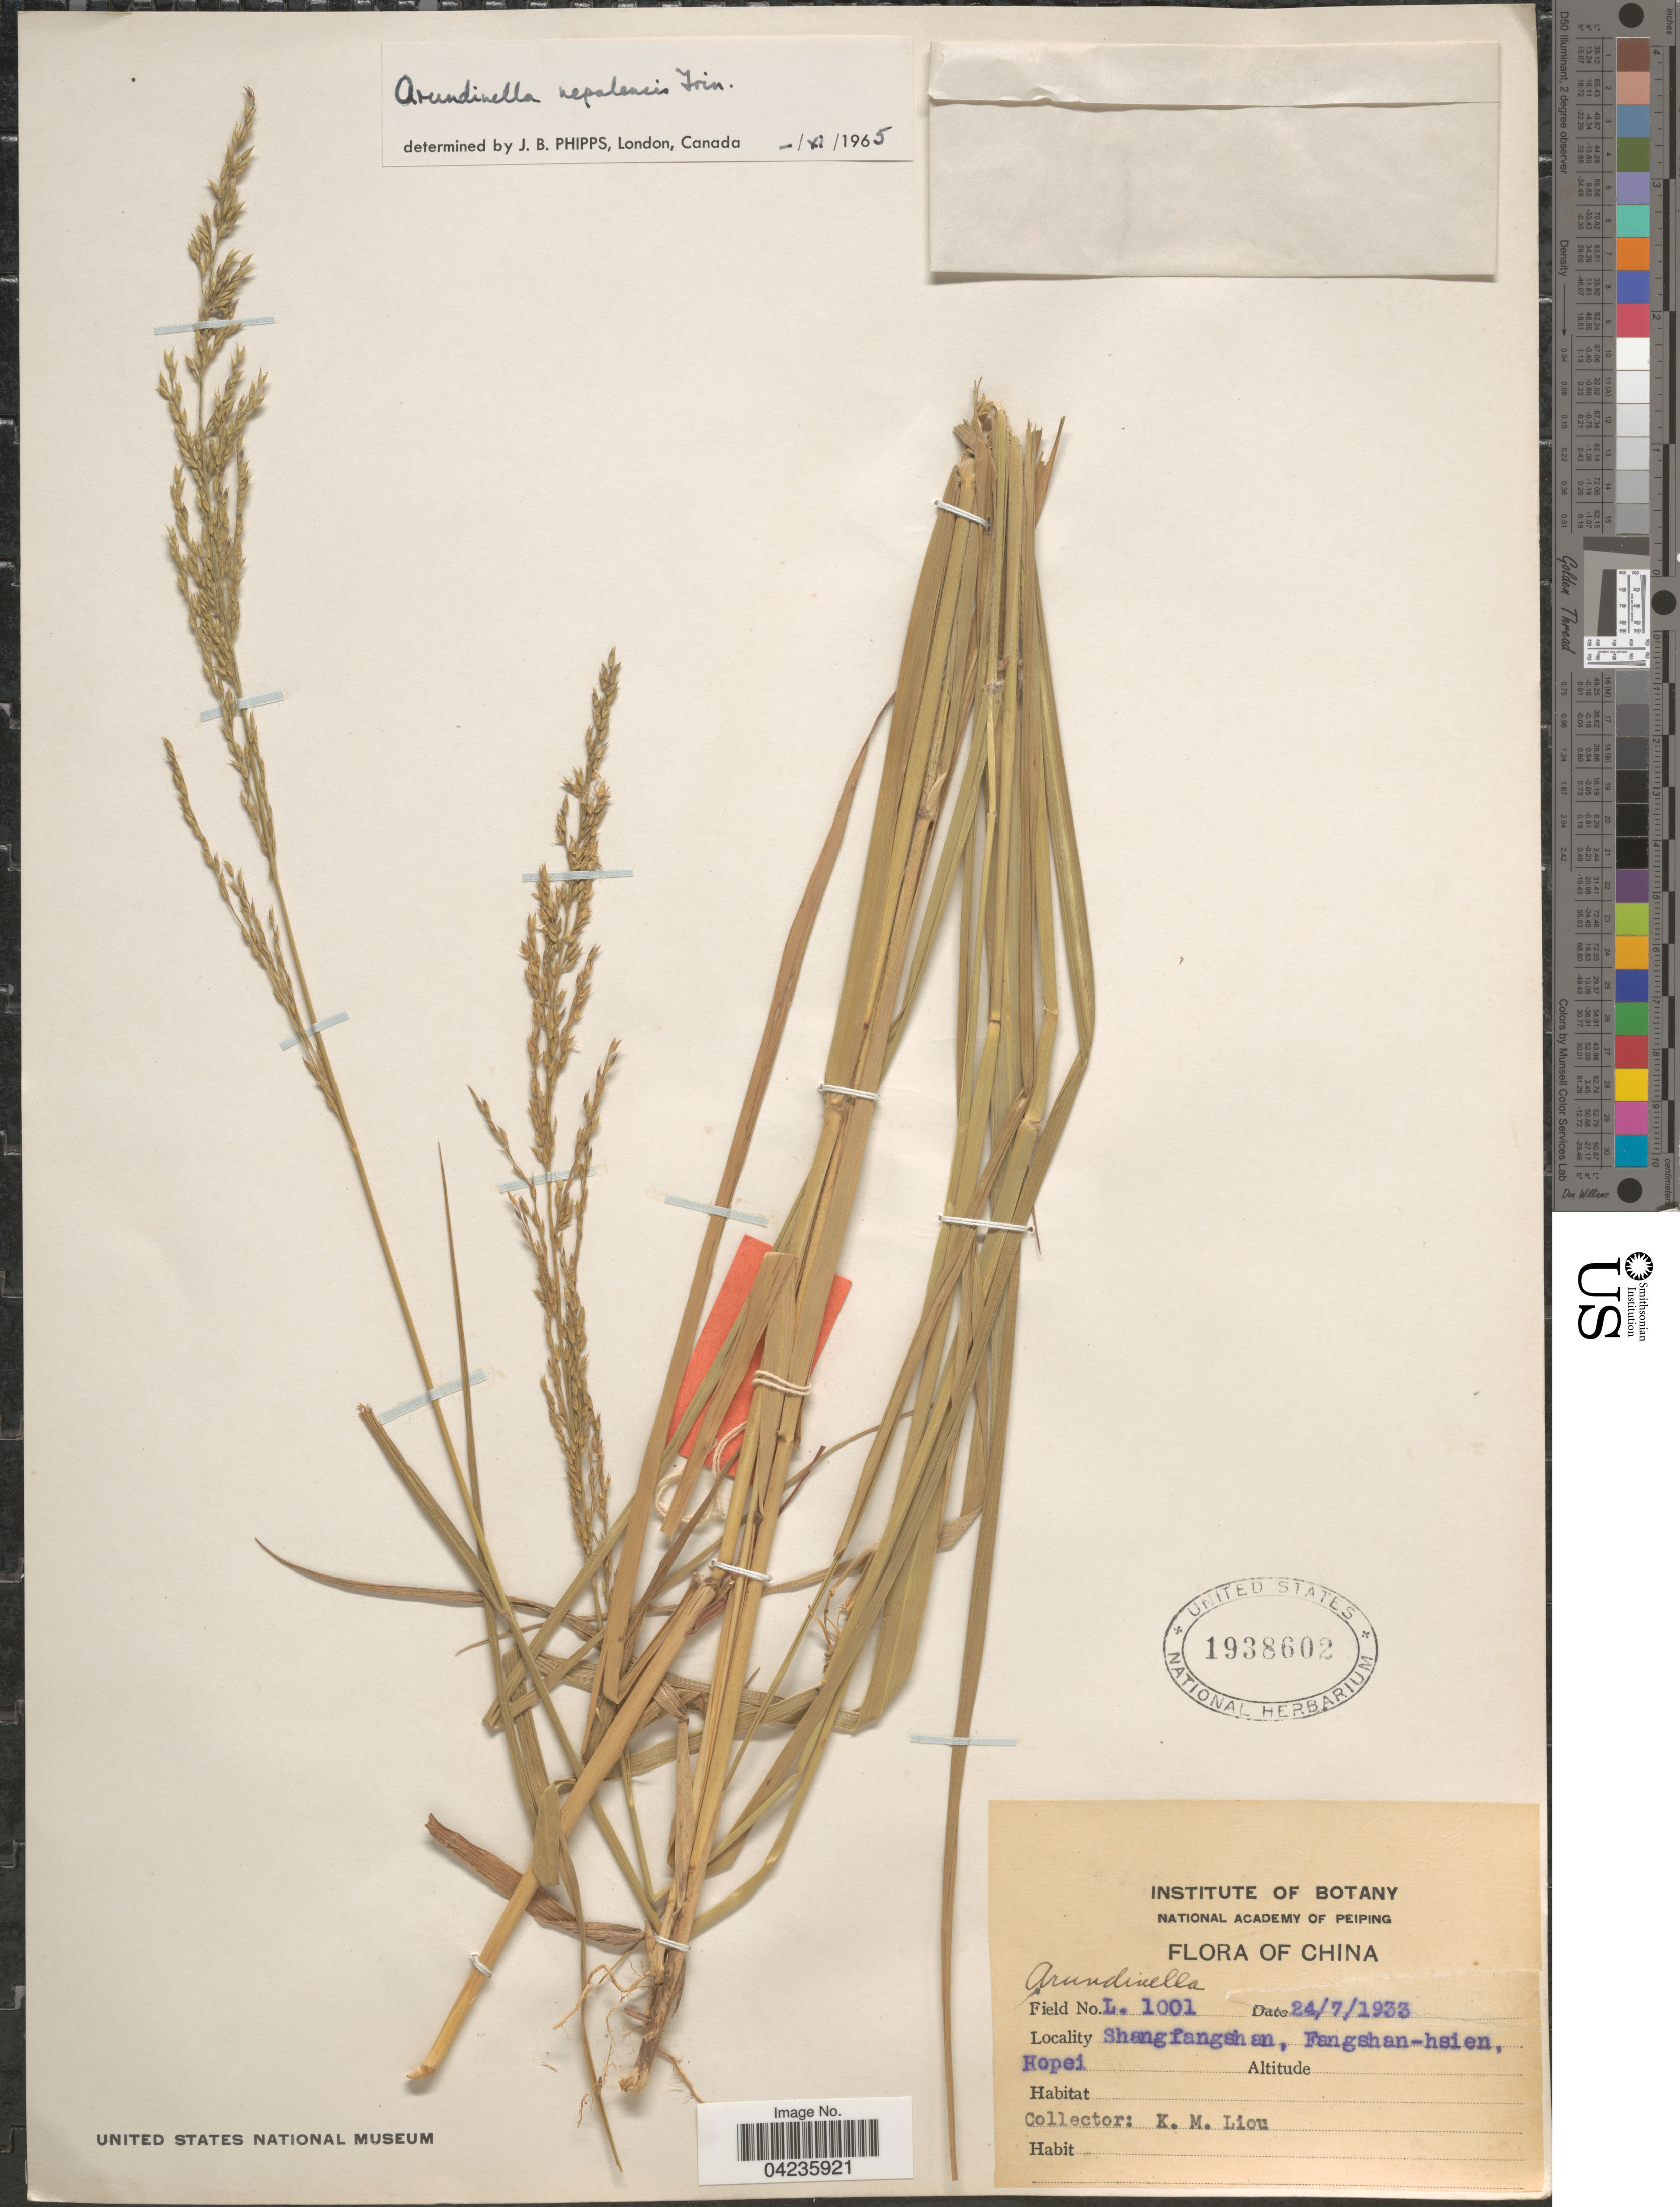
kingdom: Plantae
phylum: Tracheophyta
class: Liliopsida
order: Poales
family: Poaceae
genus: Arundinella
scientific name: Arundinella nepalensis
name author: Trin.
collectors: K. M. Liou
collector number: L1001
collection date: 1933-07-24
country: China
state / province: Hebei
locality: Shangfangshan, Fangshan-hsien, Hopei.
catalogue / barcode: US 1938602